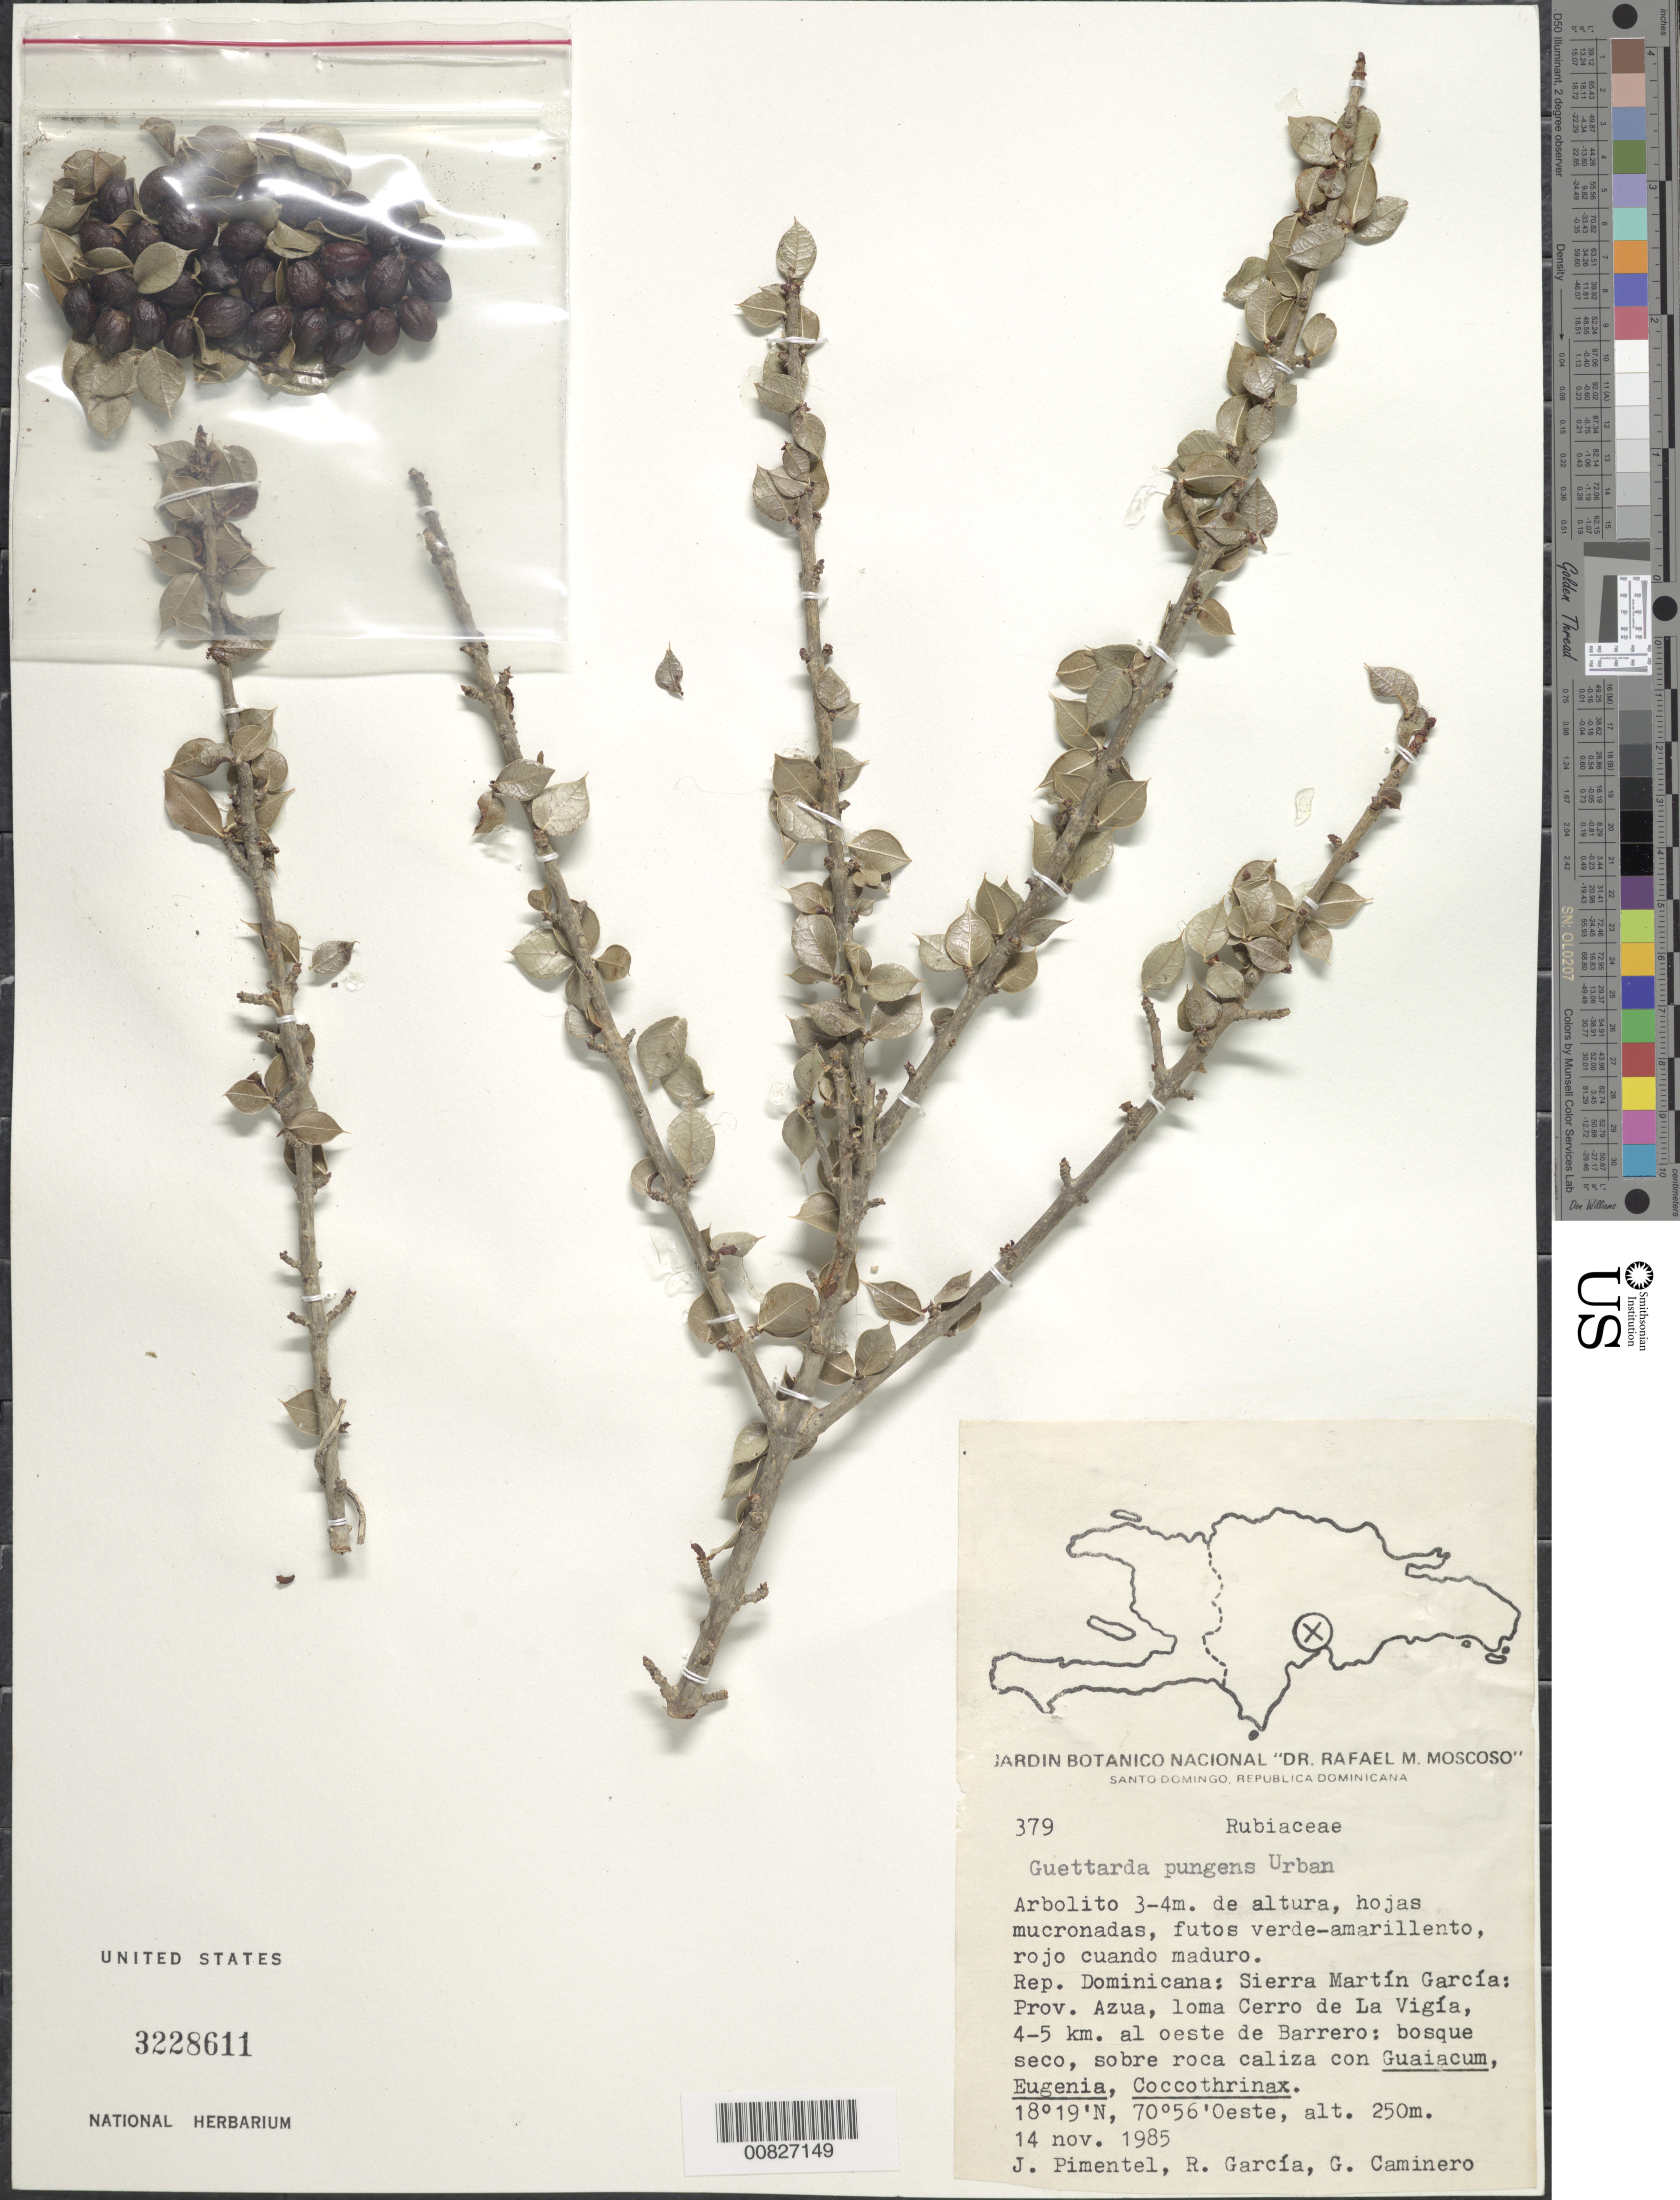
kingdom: Plantae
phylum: Tracheophyta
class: Magnoliopsida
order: Gentianales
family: Rubiaceae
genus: Guettarda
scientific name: Guettarda pungens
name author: Urb.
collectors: J. Pimentel, R. G. García & G. Caminero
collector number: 379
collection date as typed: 14 Nov 1985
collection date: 1985-11-14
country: Dominican Republic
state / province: Azua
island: Hispaniola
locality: Sierra Martín García, loma Cerro de La Vigía, 4-5 km al oeste de Barrero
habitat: Bosque seco, sobre roca caliza con Guaiacum, Eugenia, Coccothrinax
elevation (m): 250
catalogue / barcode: US 3228611